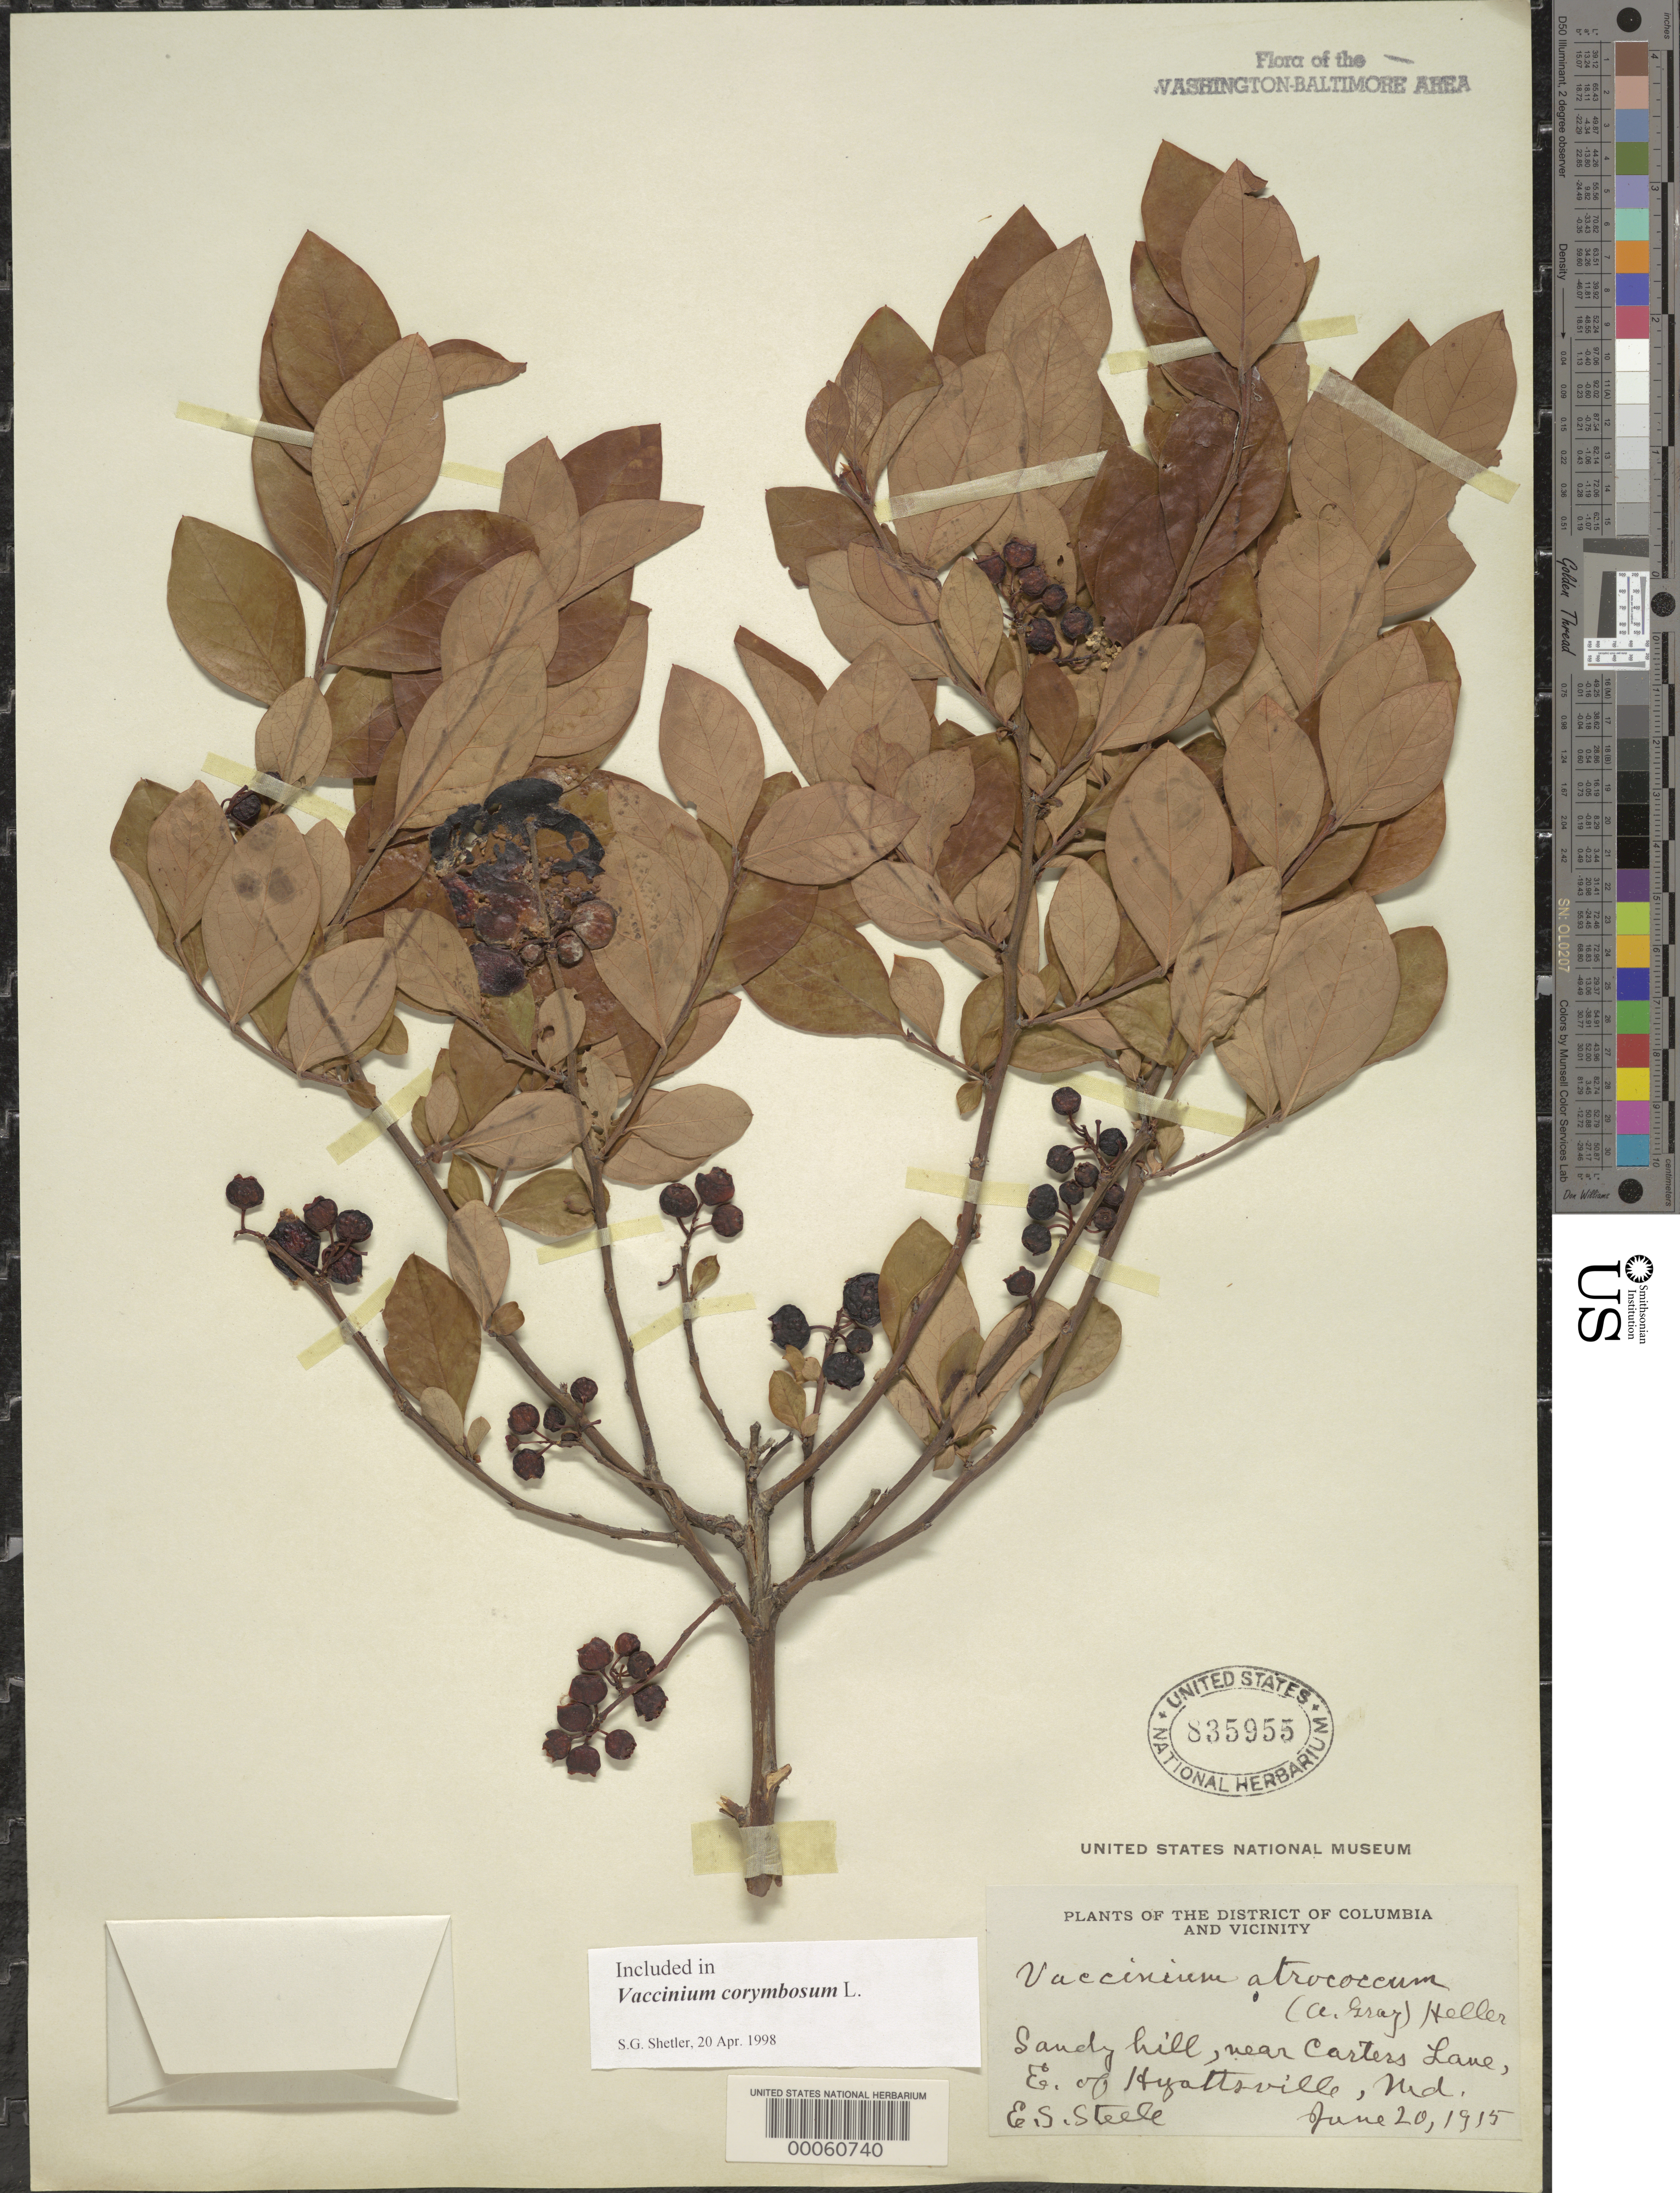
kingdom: Plantae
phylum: Tracheophyta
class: Magnoliopsida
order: Ericales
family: Ericaceae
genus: Vaccinium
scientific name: Vaccinium corymbosum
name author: L.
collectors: E. Steele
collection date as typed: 20 Jun 1915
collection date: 1915-06-20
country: United States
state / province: Maryland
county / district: Prince George's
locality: Carters Lane, E of Hyattsville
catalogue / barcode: US 835955